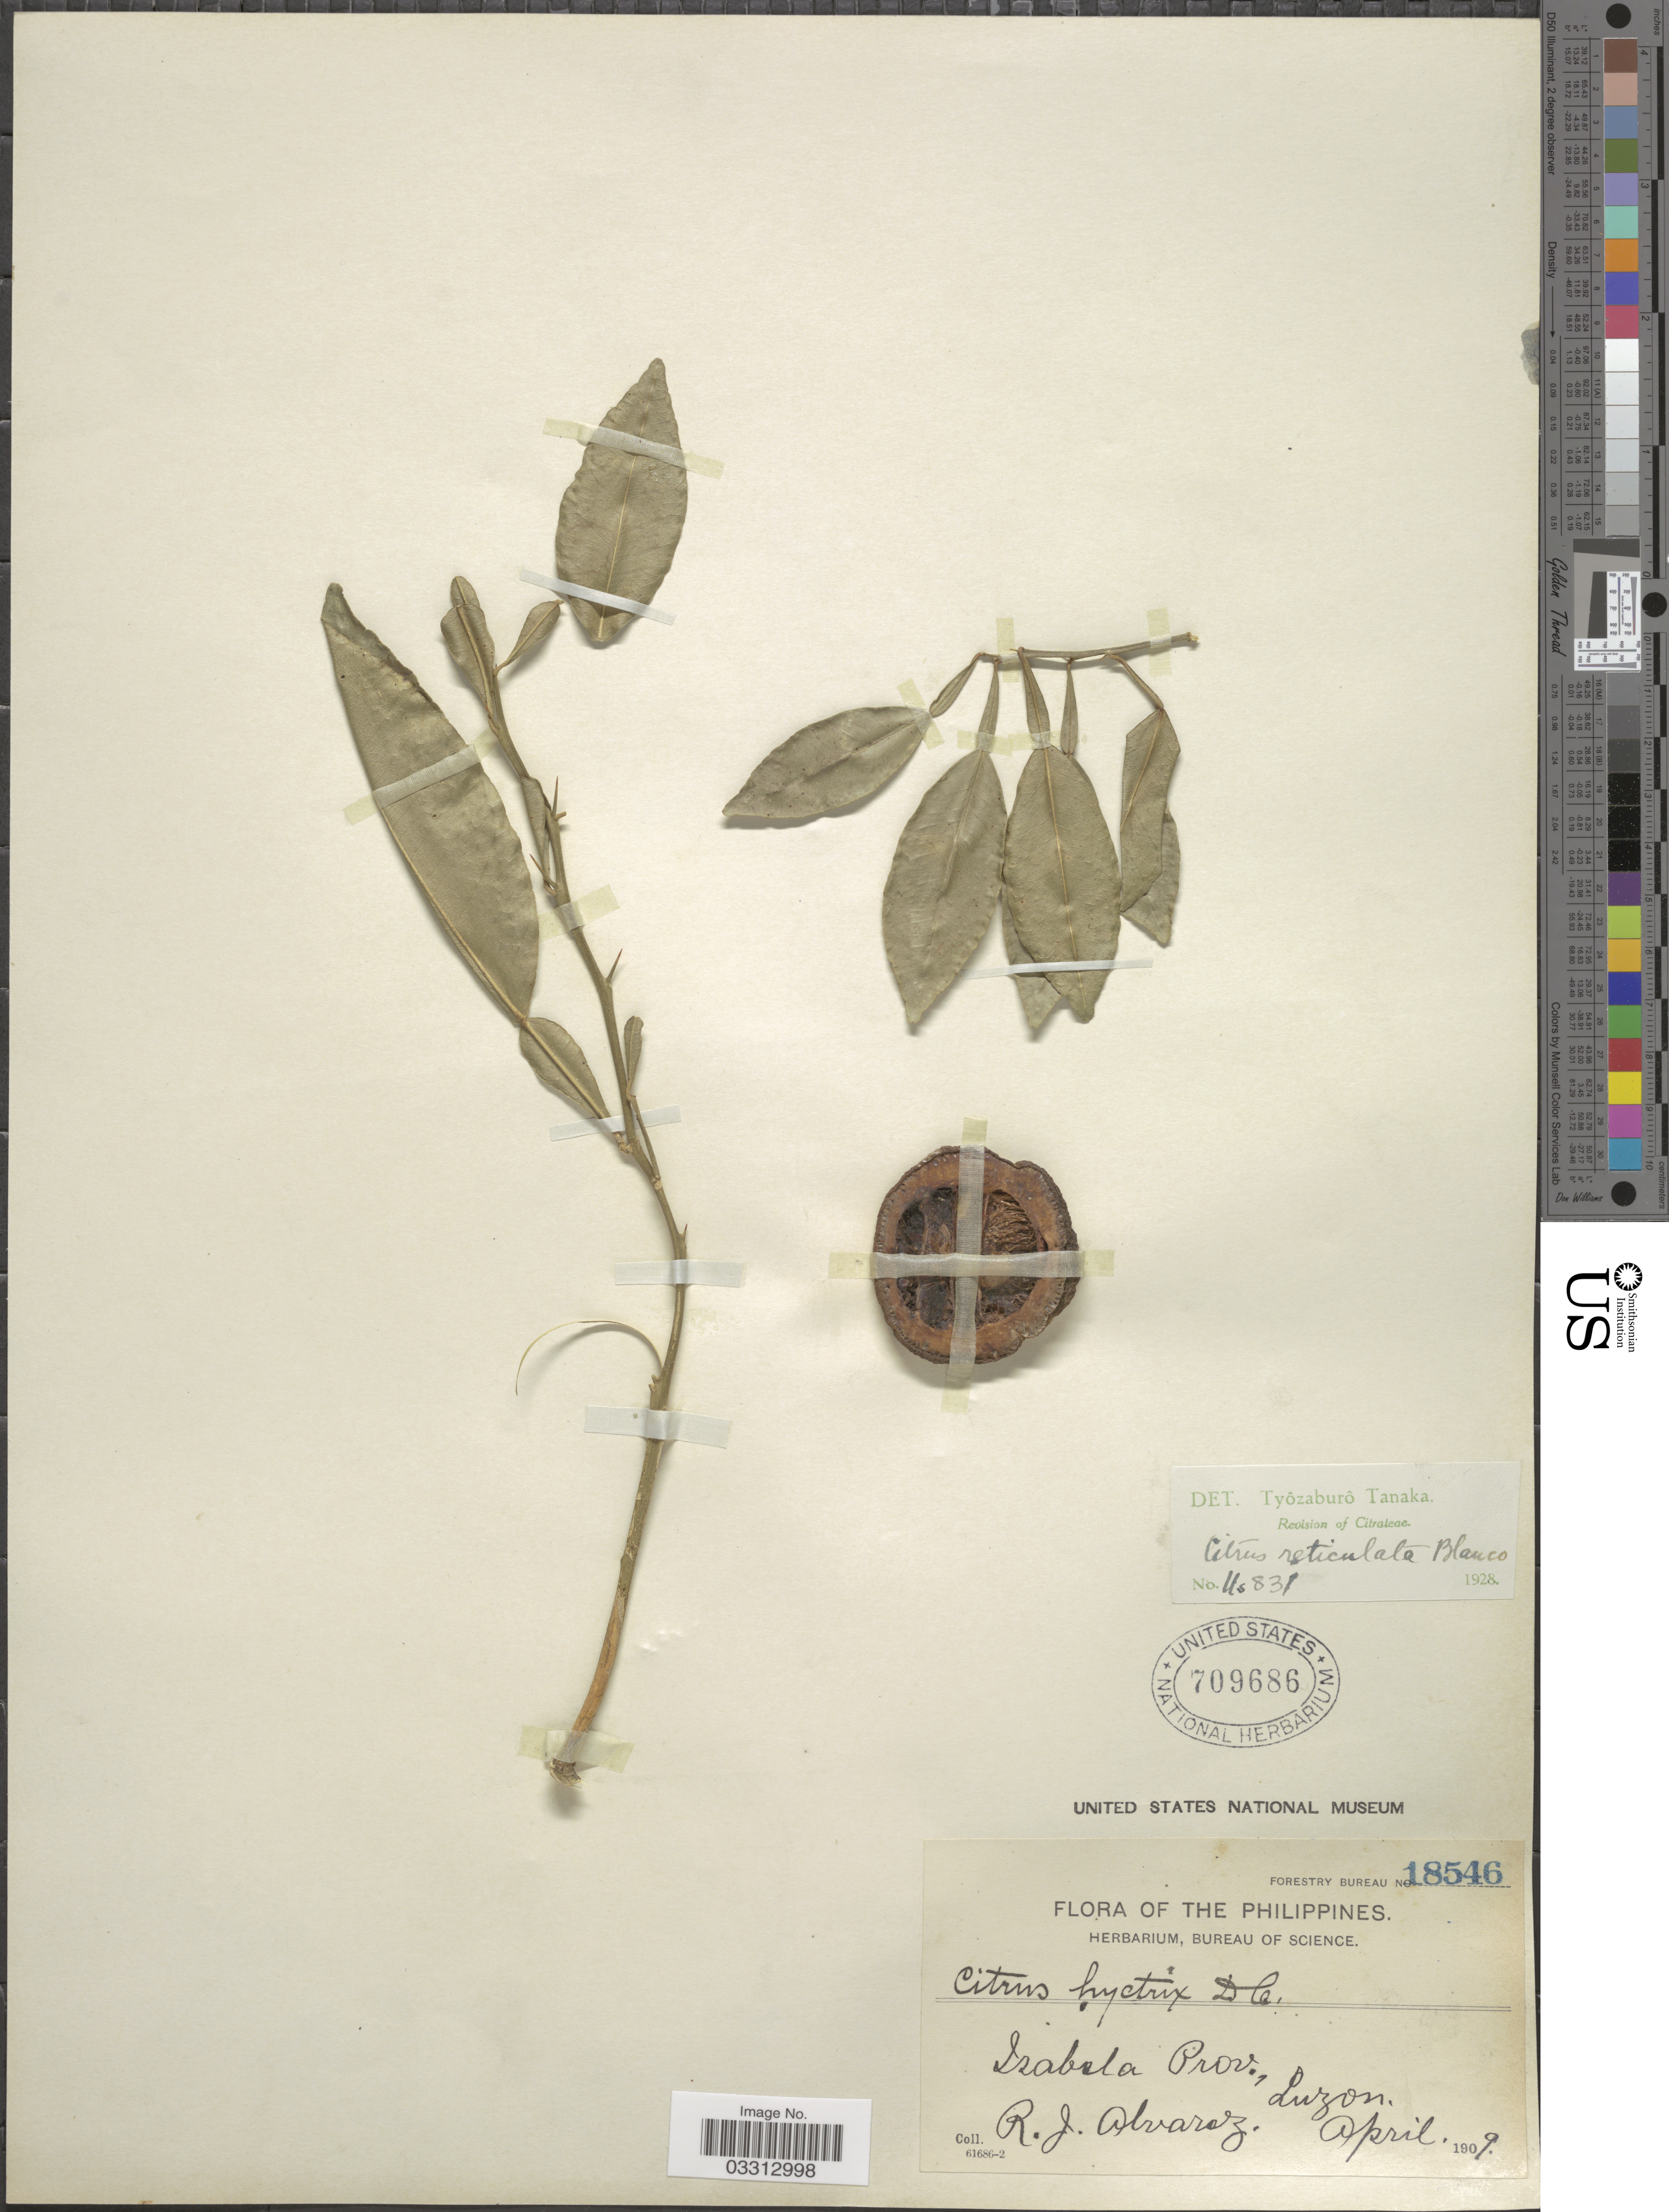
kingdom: Plantae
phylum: Tracheophyta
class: Magnoliopsida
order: Sapindales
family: Rutaceae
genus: Citrus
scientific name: Citrus reticulata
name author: Blanco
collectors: R. Alvarez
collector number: Forestry Bureau 18546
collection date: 1909-04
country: Philippines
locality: Izabala Prov., Luzon.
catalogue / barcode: US 709686